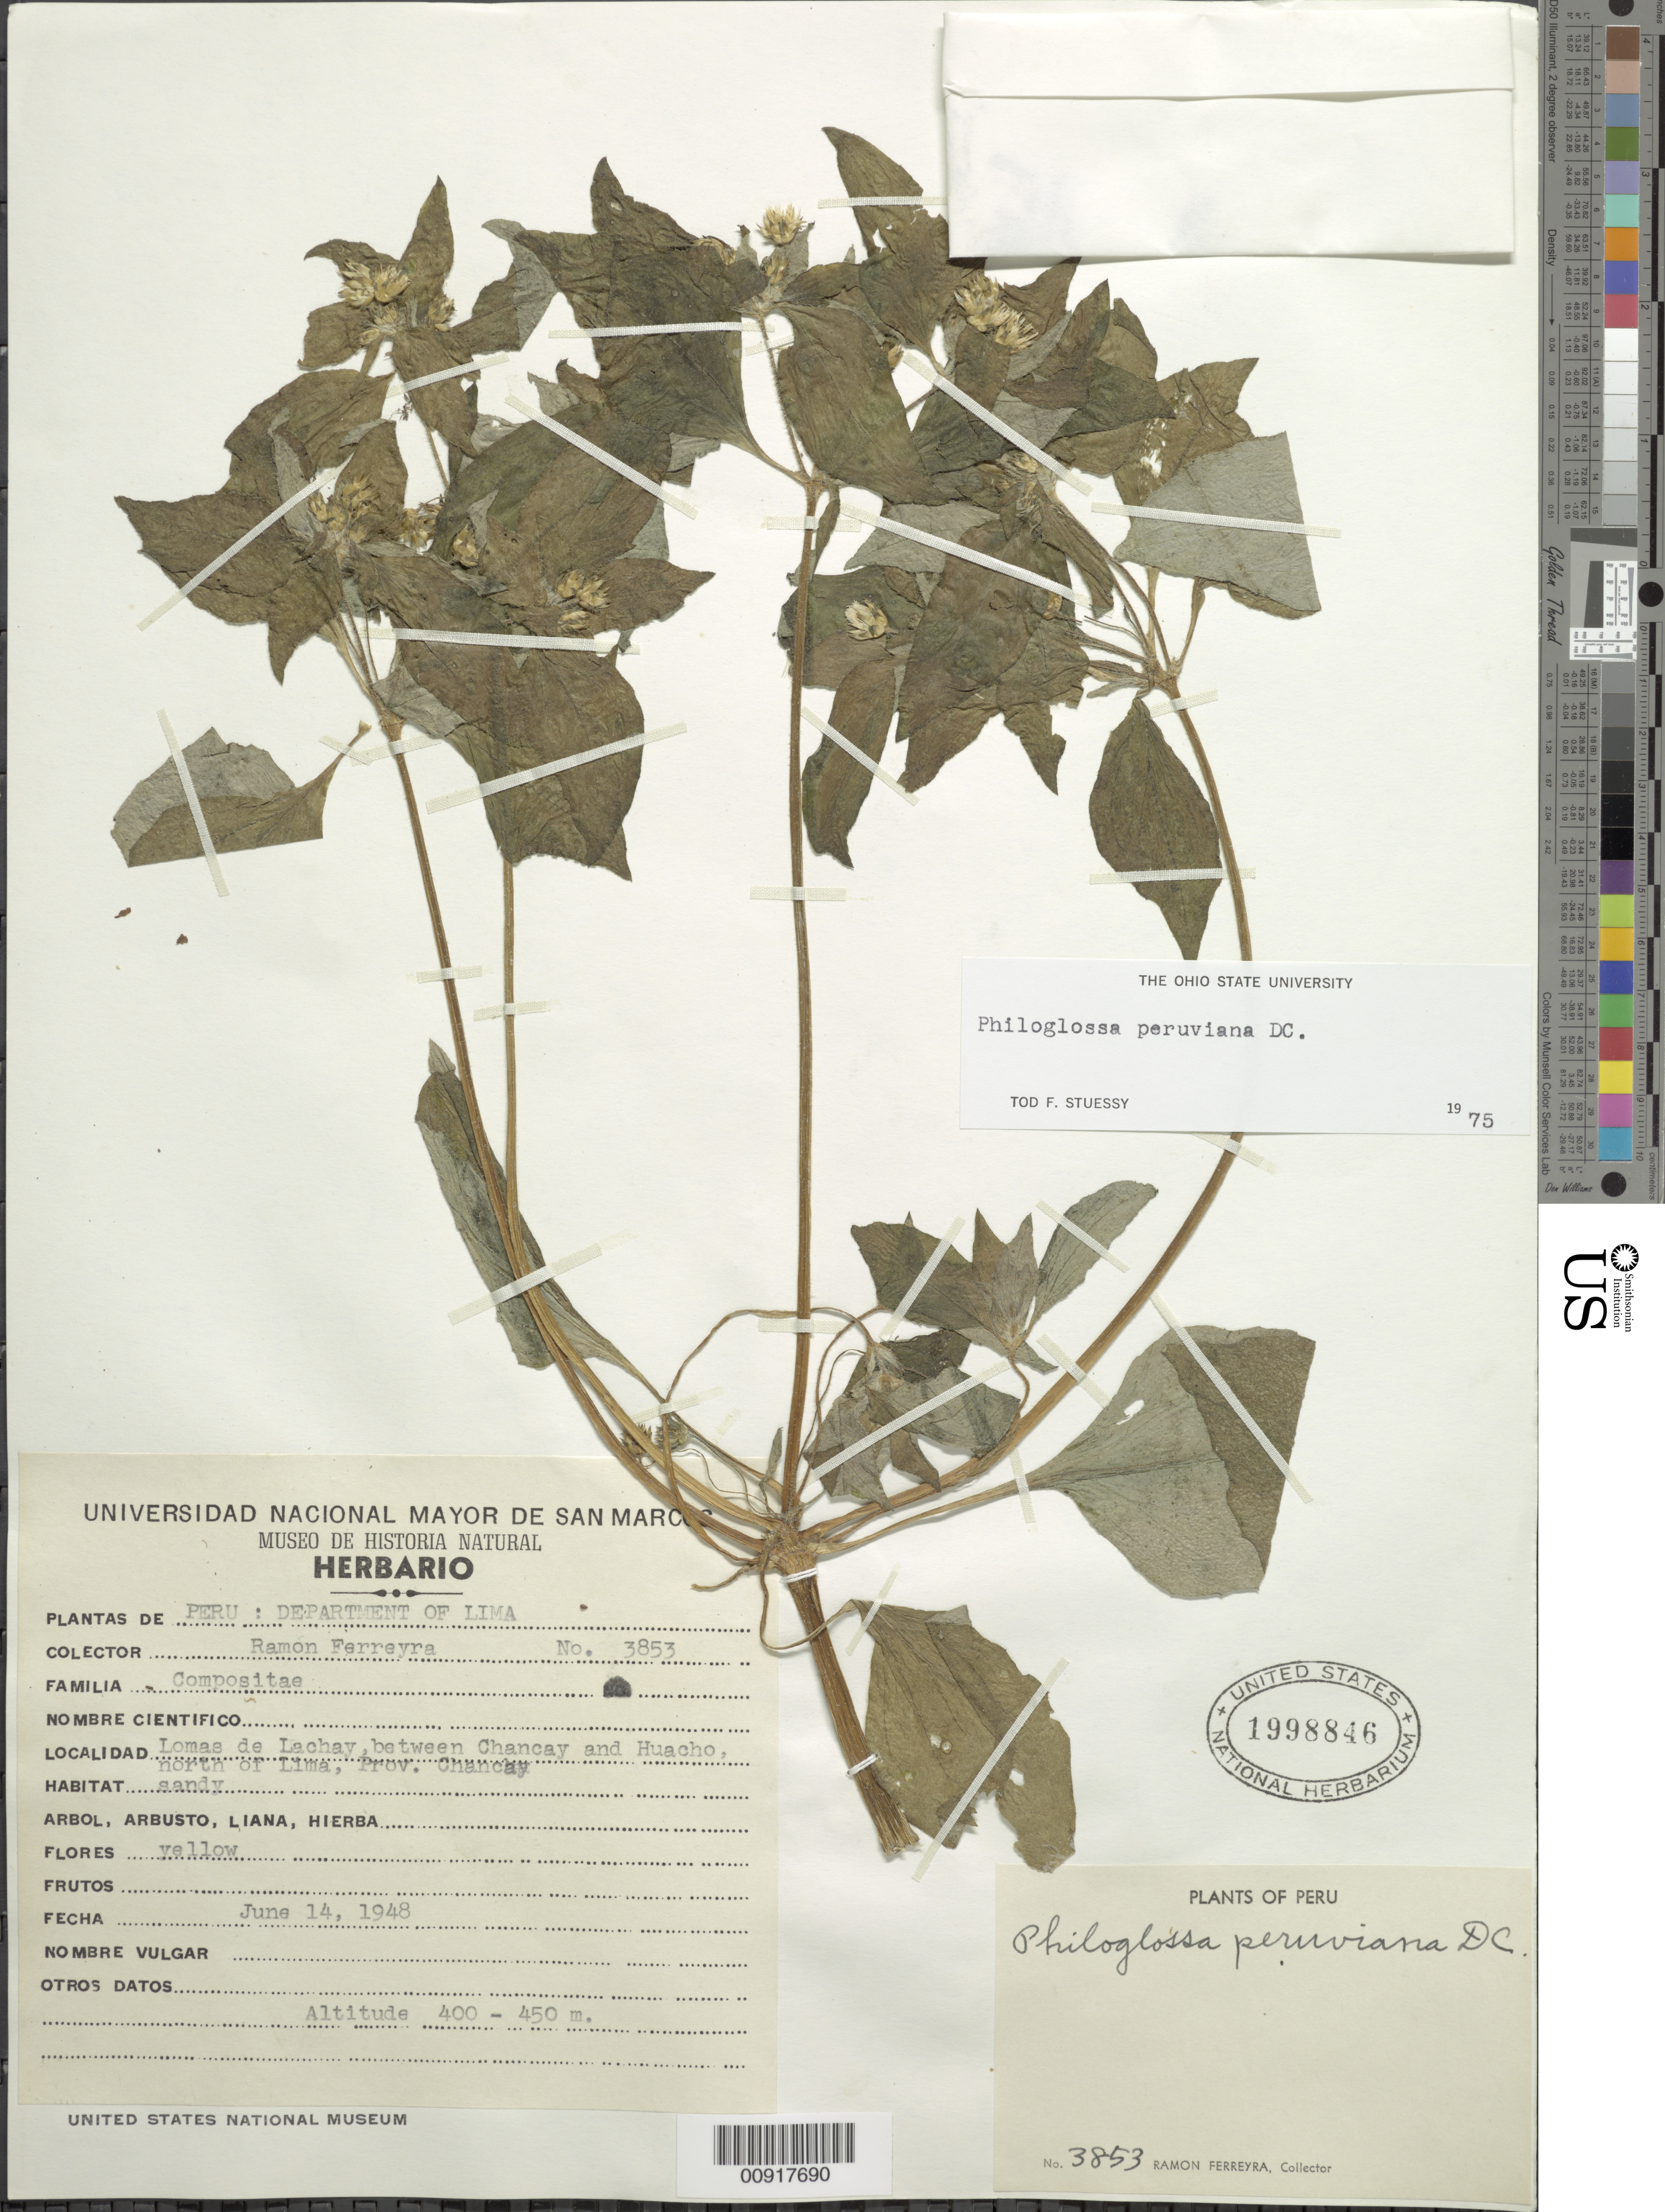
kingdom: Plantae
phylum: Tracheophyta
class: Magnoliopsida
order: Asterales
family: Asteraceae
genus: Philoglossa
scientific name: Philoglossa peruviana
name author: DC.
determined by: Stuessy, T. F.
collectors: R. A. Ferreyra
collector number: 3853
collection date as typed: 14 June 1948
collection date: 1948-06-14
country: Peru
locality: Prov. Chancay, Dpto. Lima, Lomas de Lachay, between Chancay and Huacho, N of Lima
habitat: Sandy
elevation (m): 400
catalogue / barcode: US 1998846